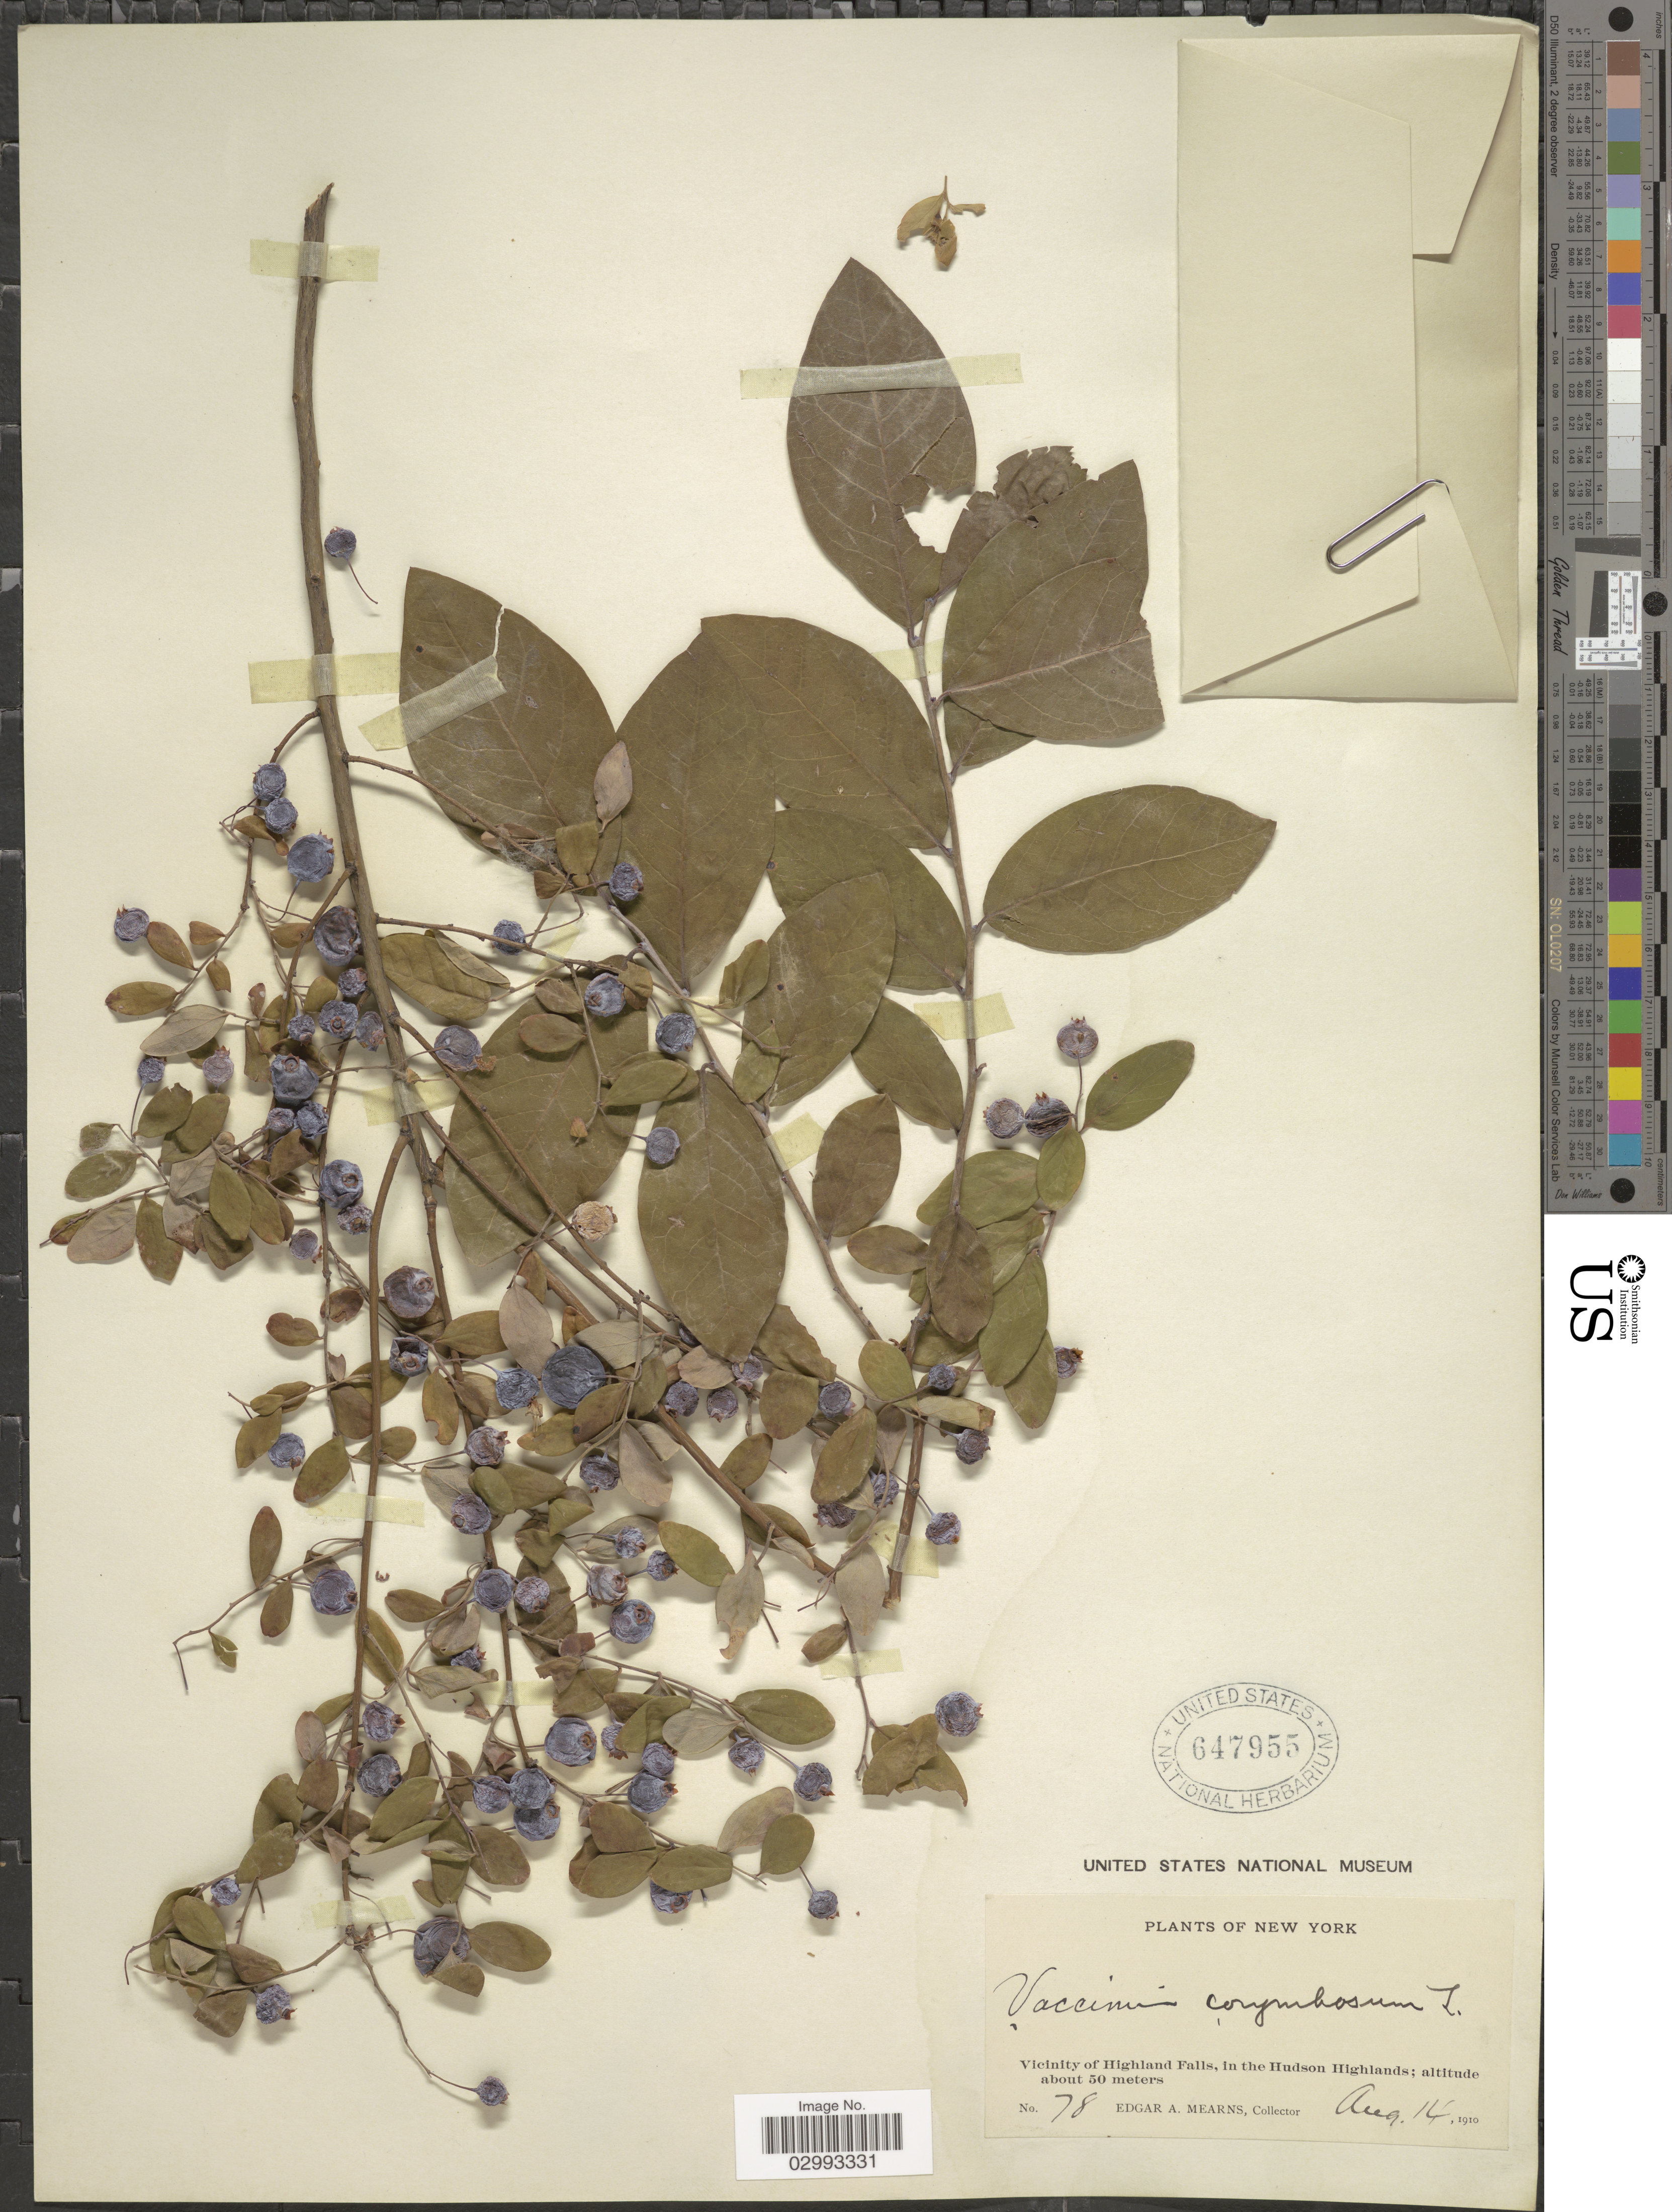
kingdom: Plantae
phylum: Tracheophyta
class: Magnoliopsida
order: Ericales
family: Ericaceae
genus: Polycodium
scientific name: Polycodium stamineum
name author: (L.) Greene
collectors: E. A. Mearns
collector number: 78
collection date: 1910-08-14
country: United States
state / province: New York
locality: Vicinity of Highland Falls, in the Hudson Highlands.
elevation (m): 50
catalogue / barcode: US 647955